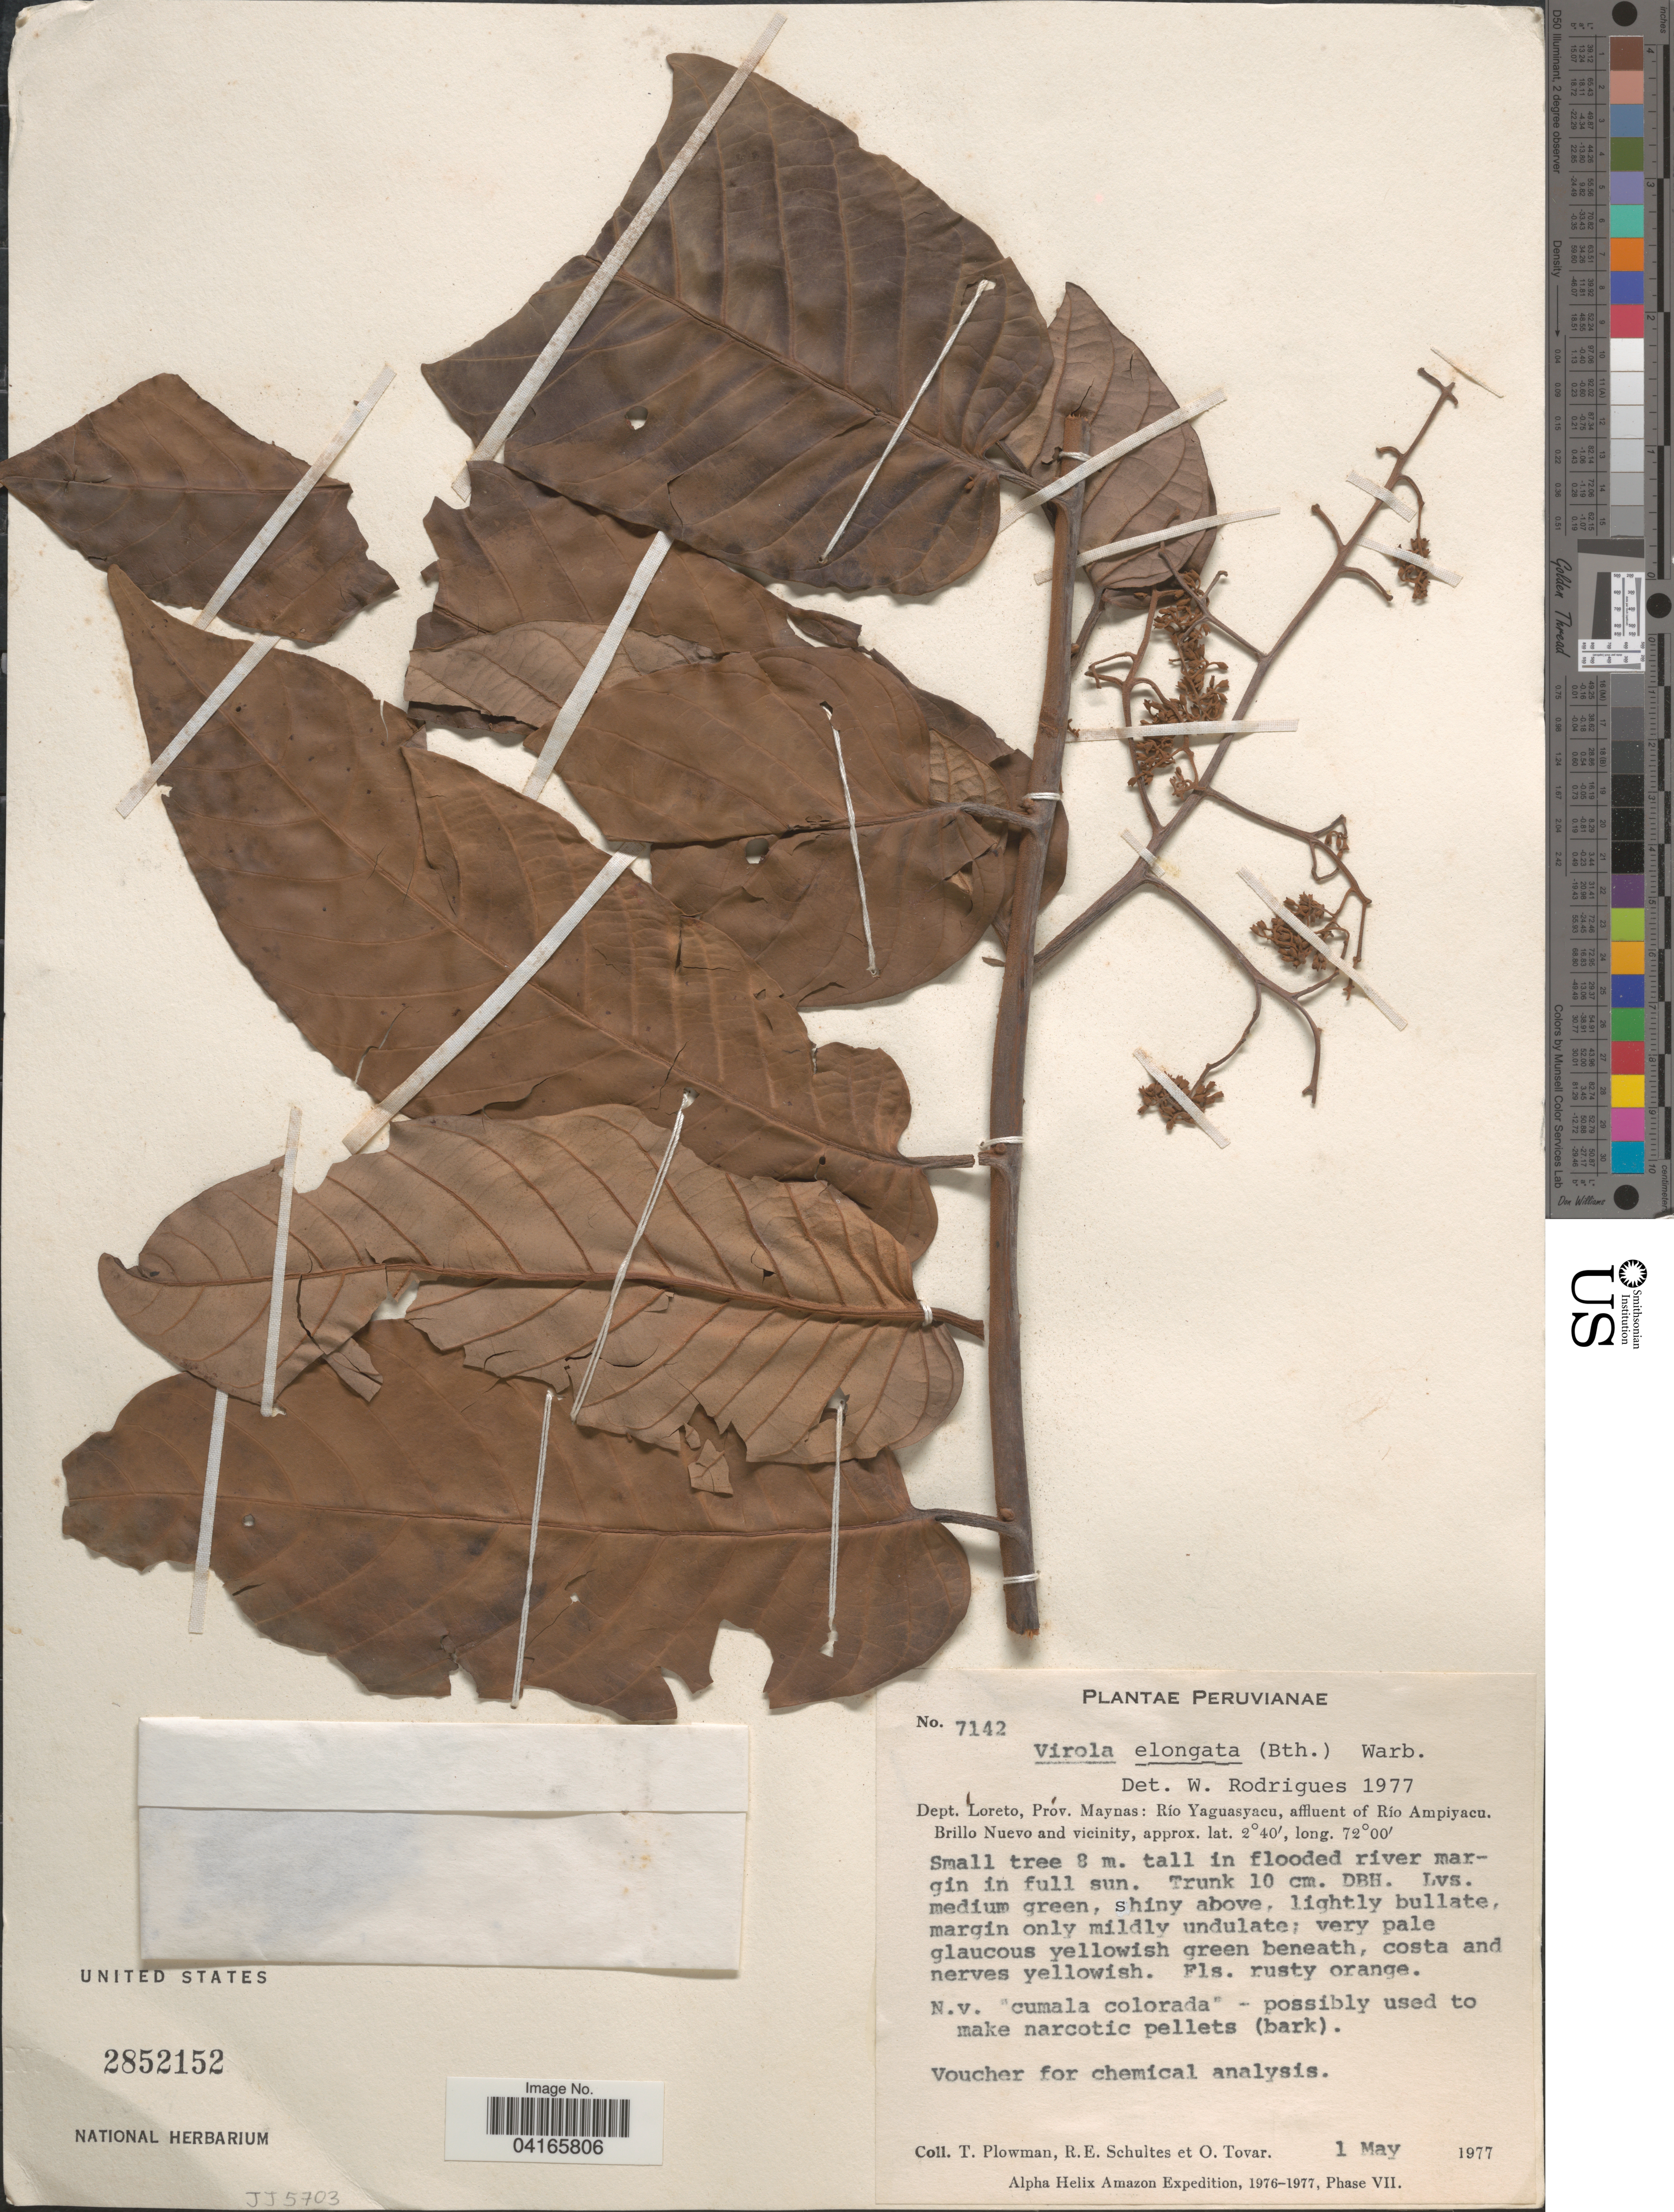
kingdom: Plantae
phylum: Tracheophyta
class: Magnoliopsida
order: Magnoliales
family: Myristicaceae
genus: Virola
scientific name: Virola elongata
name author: (Benth.) Warb.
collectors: T. Plowman, R. E. Schultes & O. Tovar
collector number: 7142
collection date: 1977-05-01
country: Peru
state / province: Loreto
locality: Dept. Loreto, Prov. Maynas: Río Yaguasyacu, affluent of Río Ampiyacu. Brillo Nuevo and vicinity. Alpha Helix Amazon Expedition, 1976-1977, Phase VII.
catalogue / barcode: US 2852152